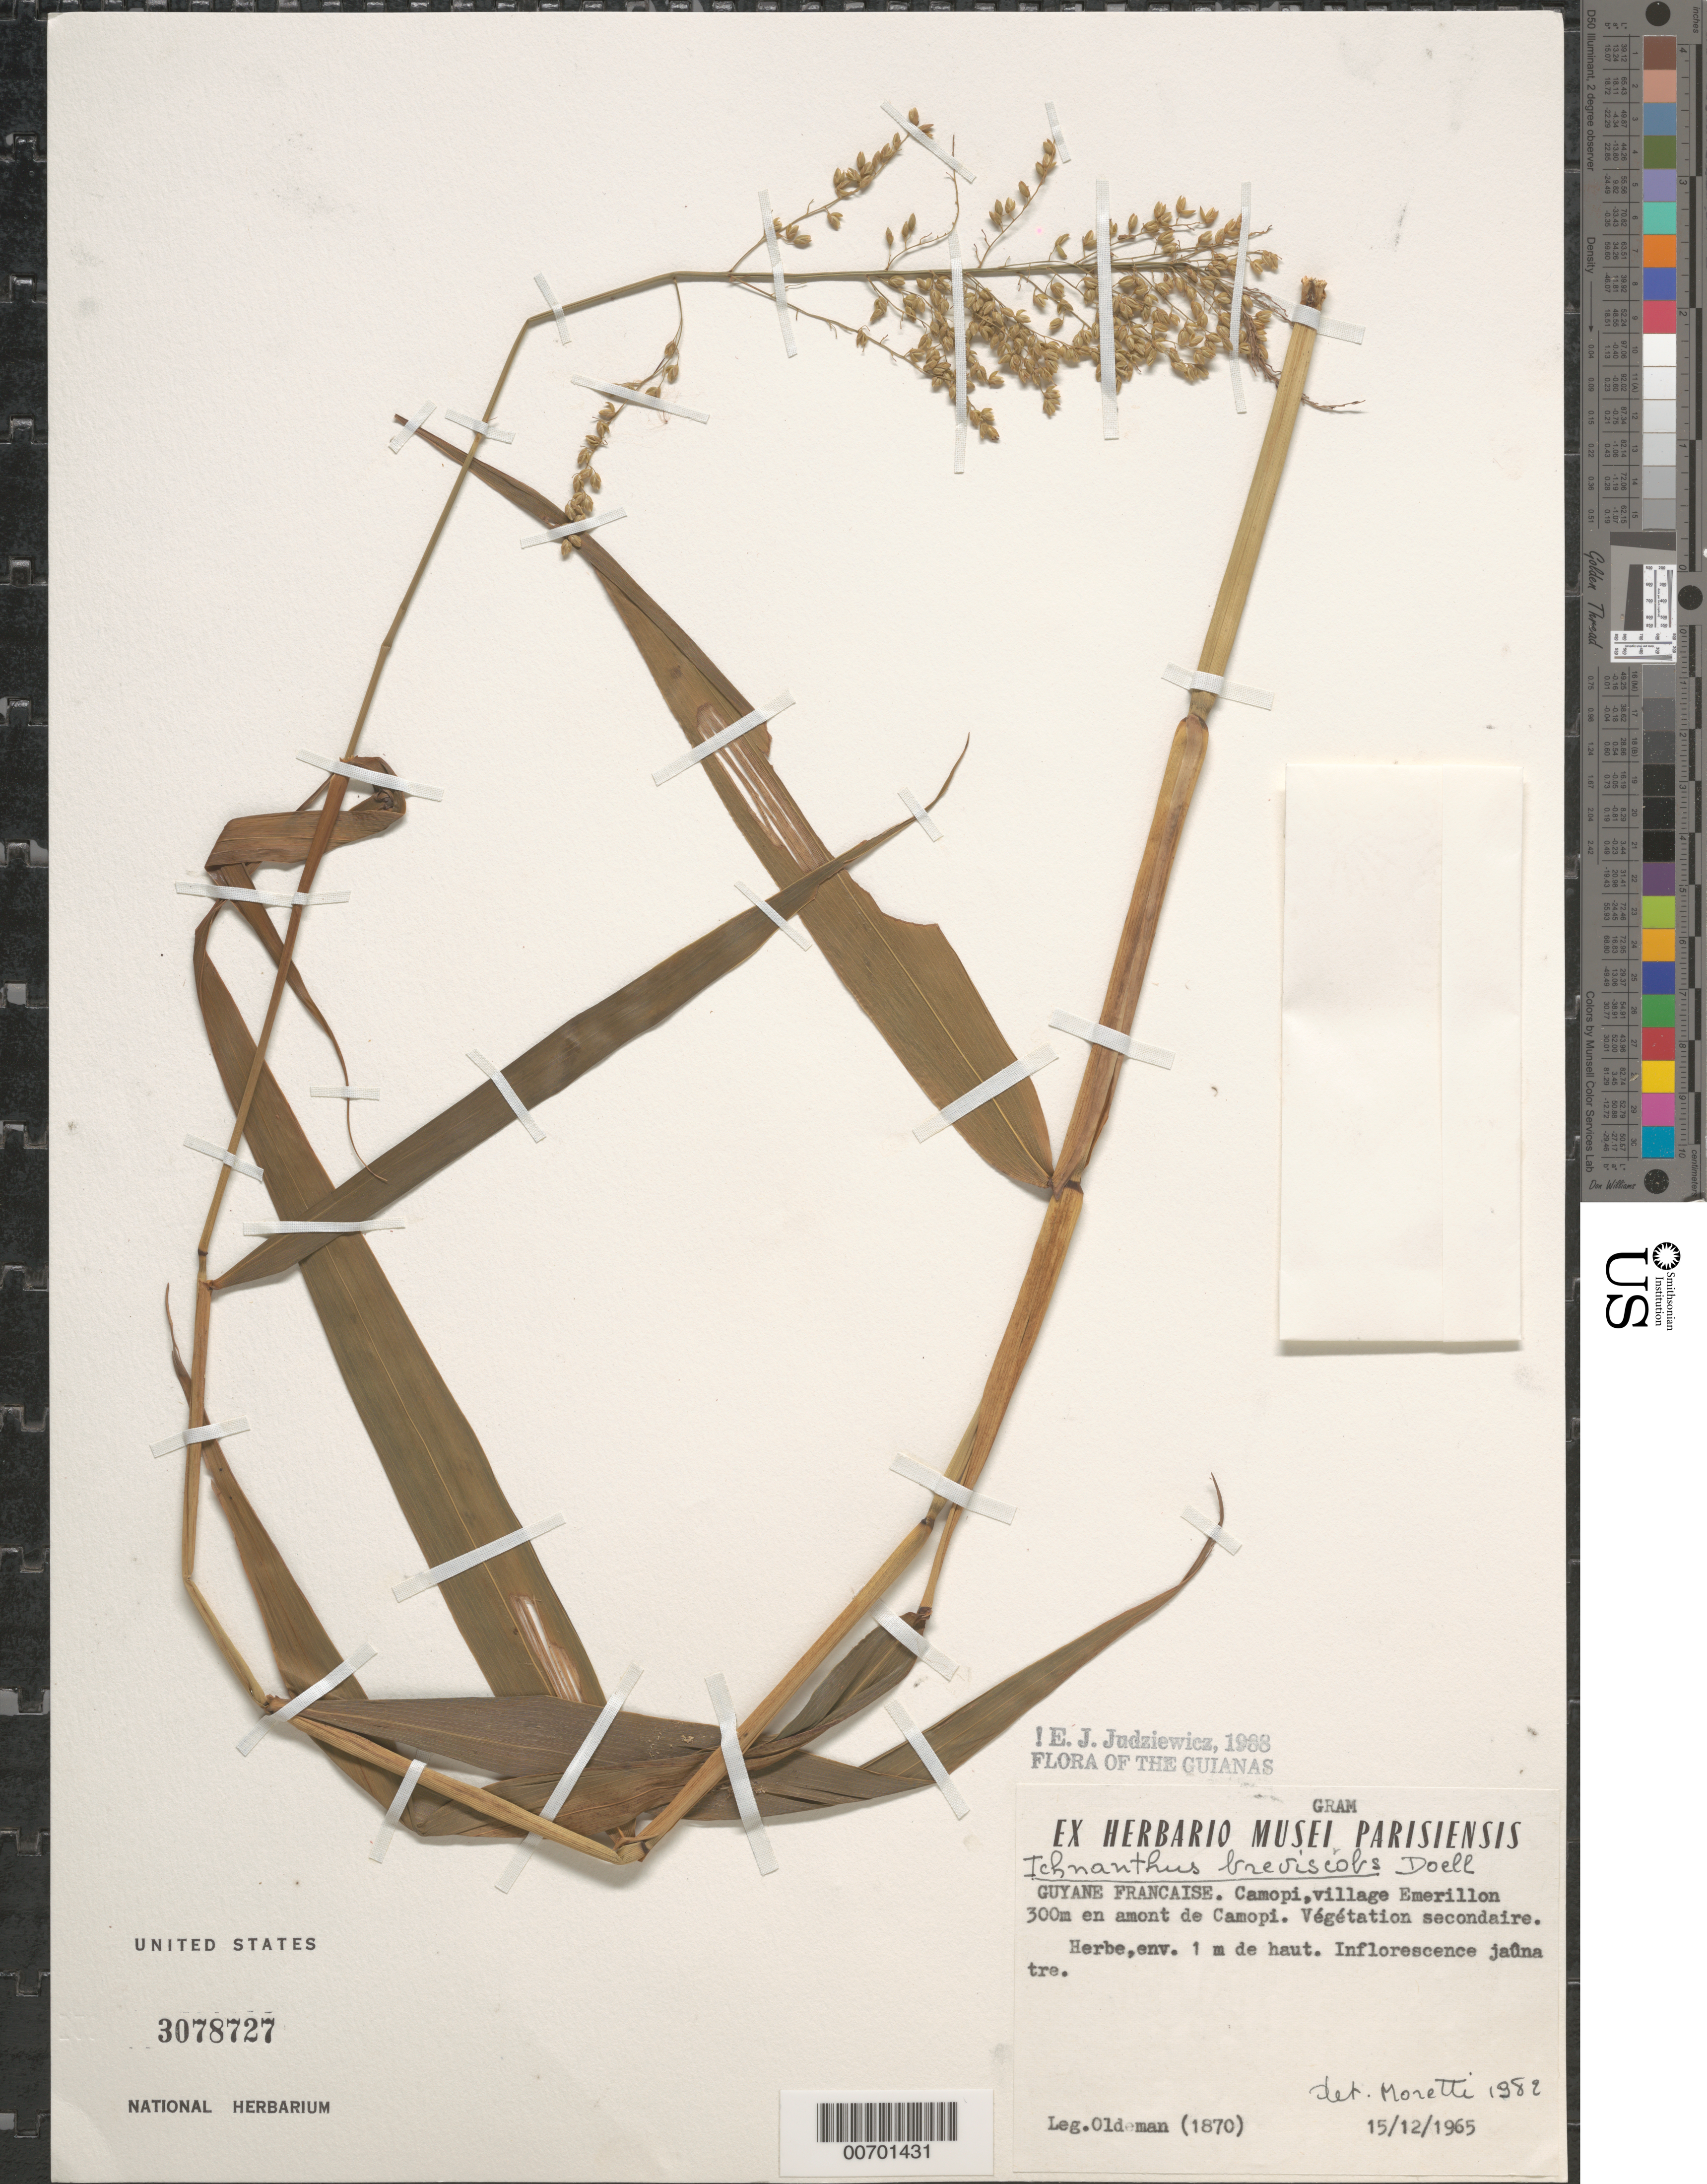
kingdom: Plantae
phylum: Tracheophyta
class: Liliopsida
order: Poales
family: Poaceae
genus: Ichnanthus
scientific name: Ichnanthus breviscrobs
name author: Döll in Mart.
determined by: Judziewicz, E. J.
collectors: R. Oldeman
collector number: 1870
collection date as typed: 15-Dec-65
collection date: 1965-12-15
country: French Guiana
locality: Village Emerillon, env 300 m en amont de Camopi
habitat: Secondary vegetation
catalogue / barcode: US 3078727